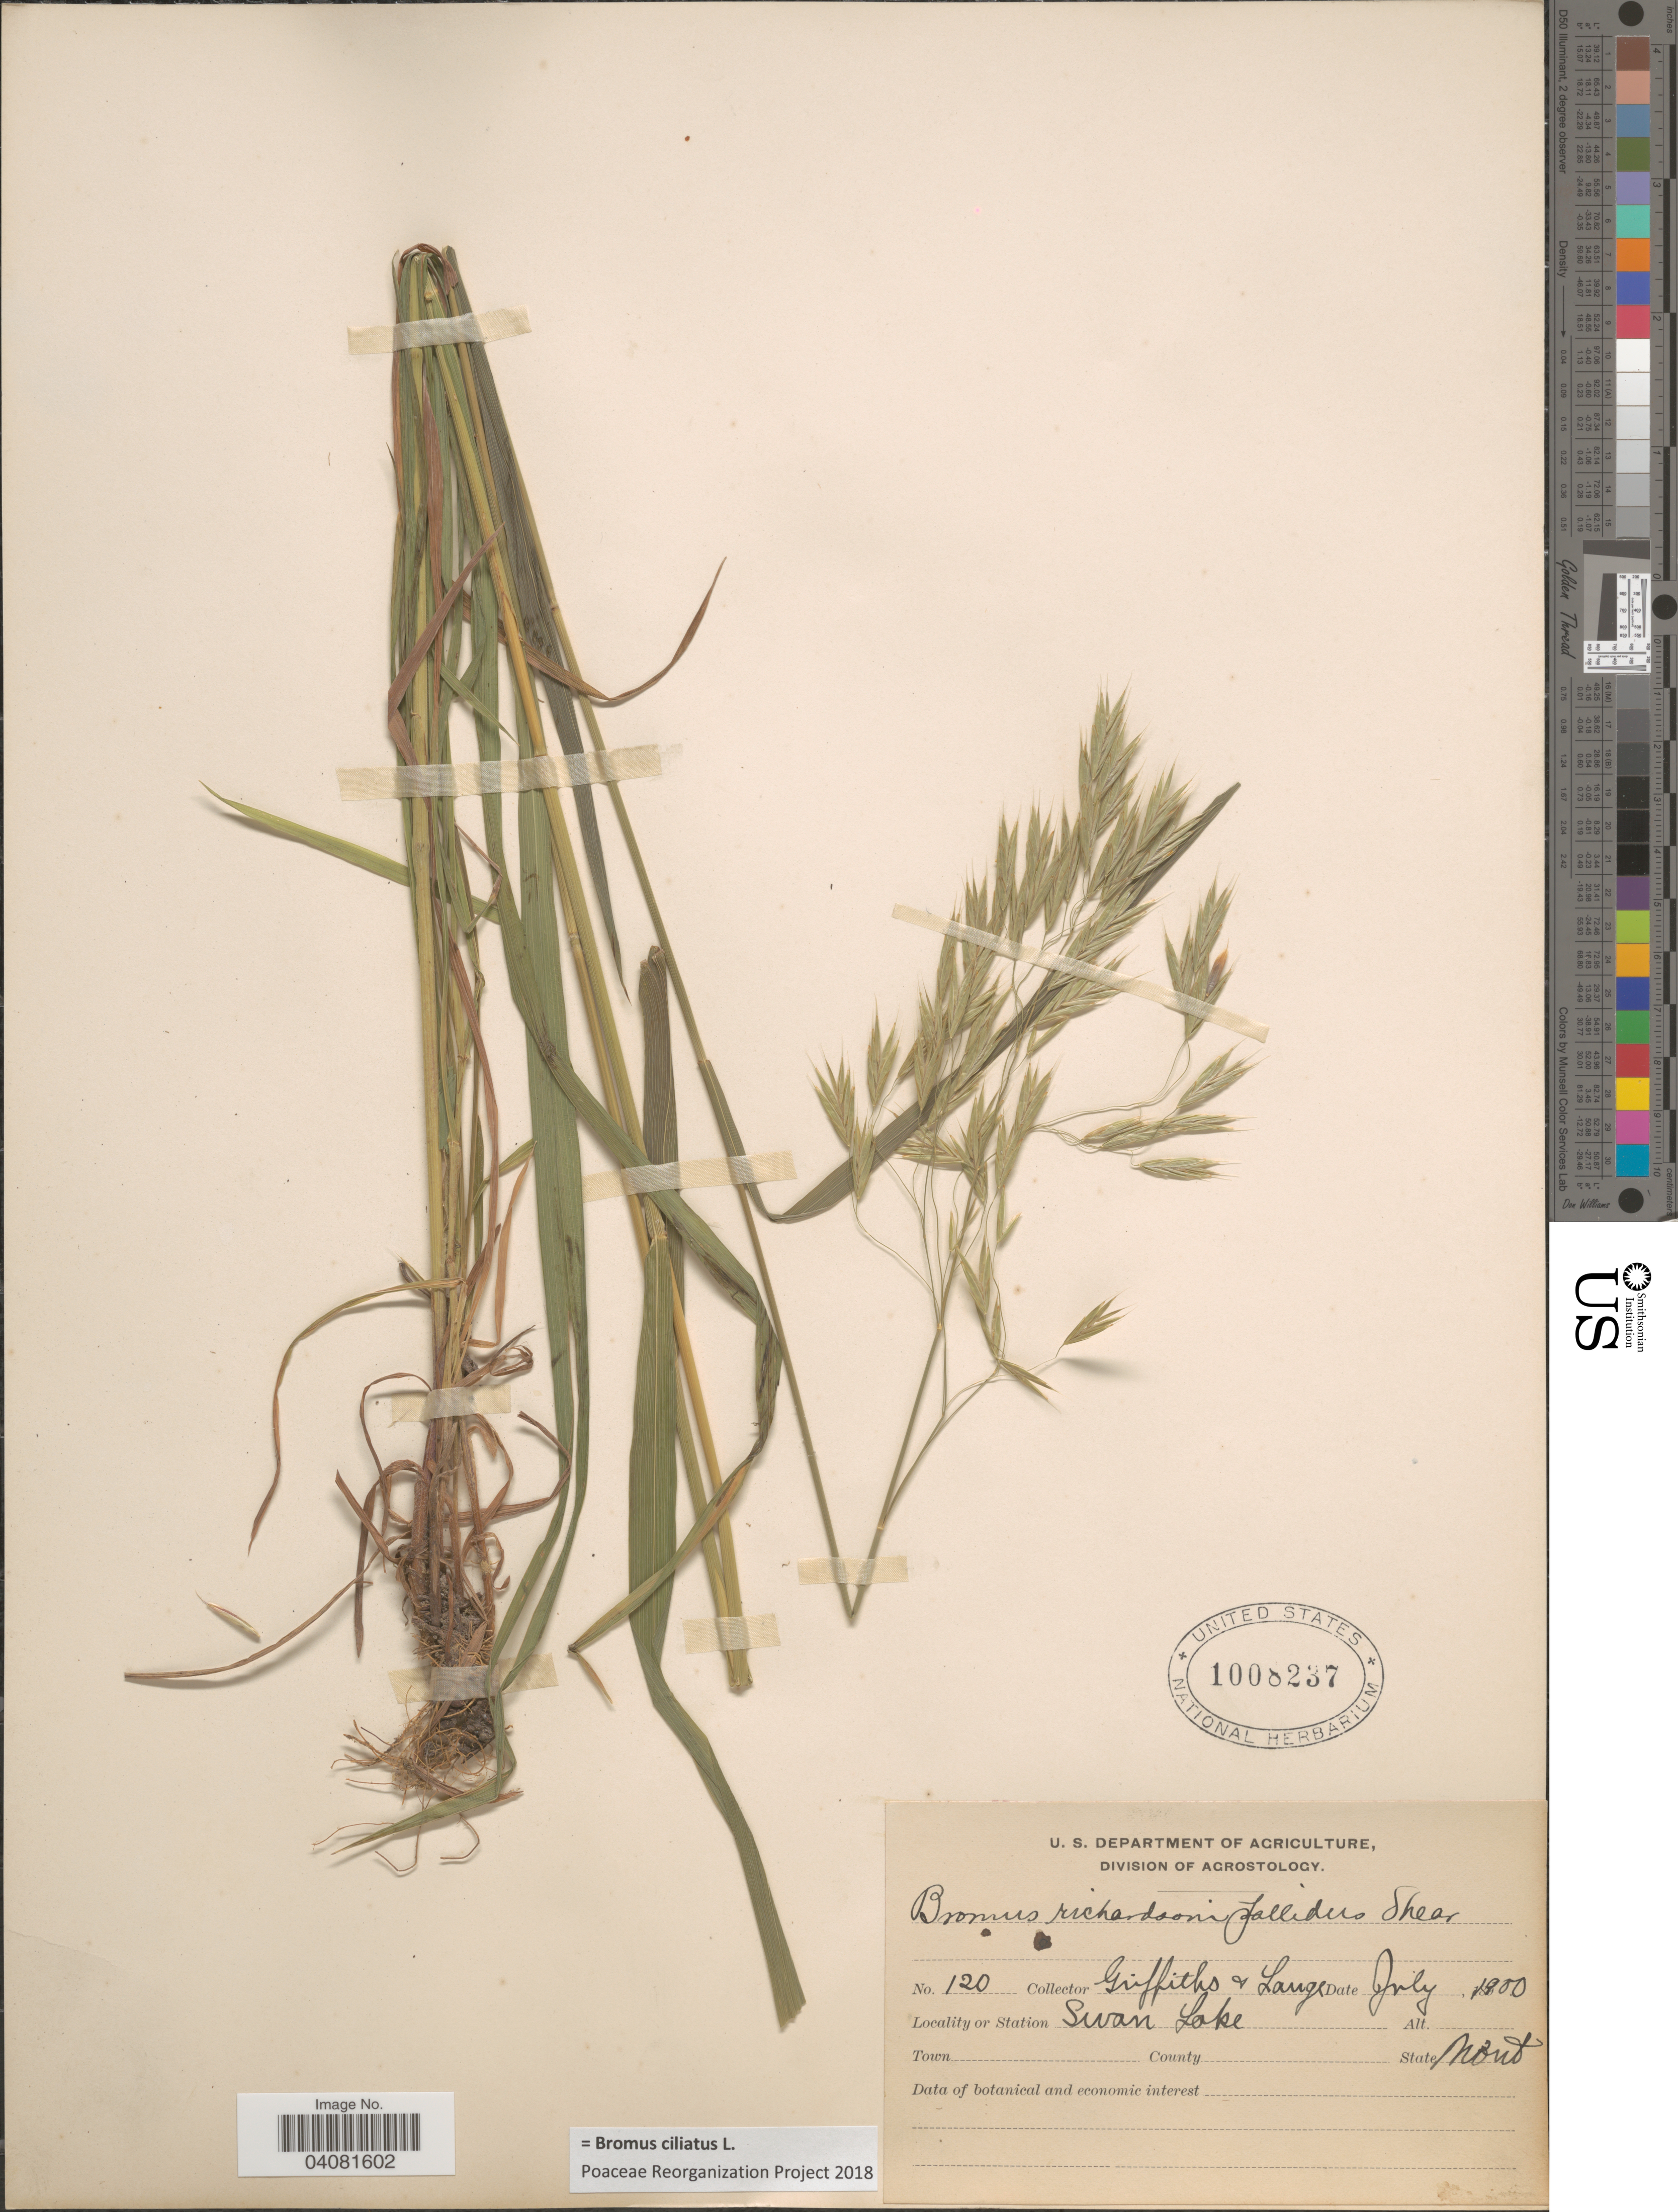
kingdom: Plantae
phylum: Tracheophyta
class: Liliopsida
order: Poales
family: Poaceae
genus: Bromus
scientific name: Bromus ciliatus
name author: L.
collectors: -- Griffiths & -- Lange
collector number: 120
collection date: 1900-07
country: United States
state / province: Montana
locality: Swan Lake.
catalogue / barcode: US 1008237